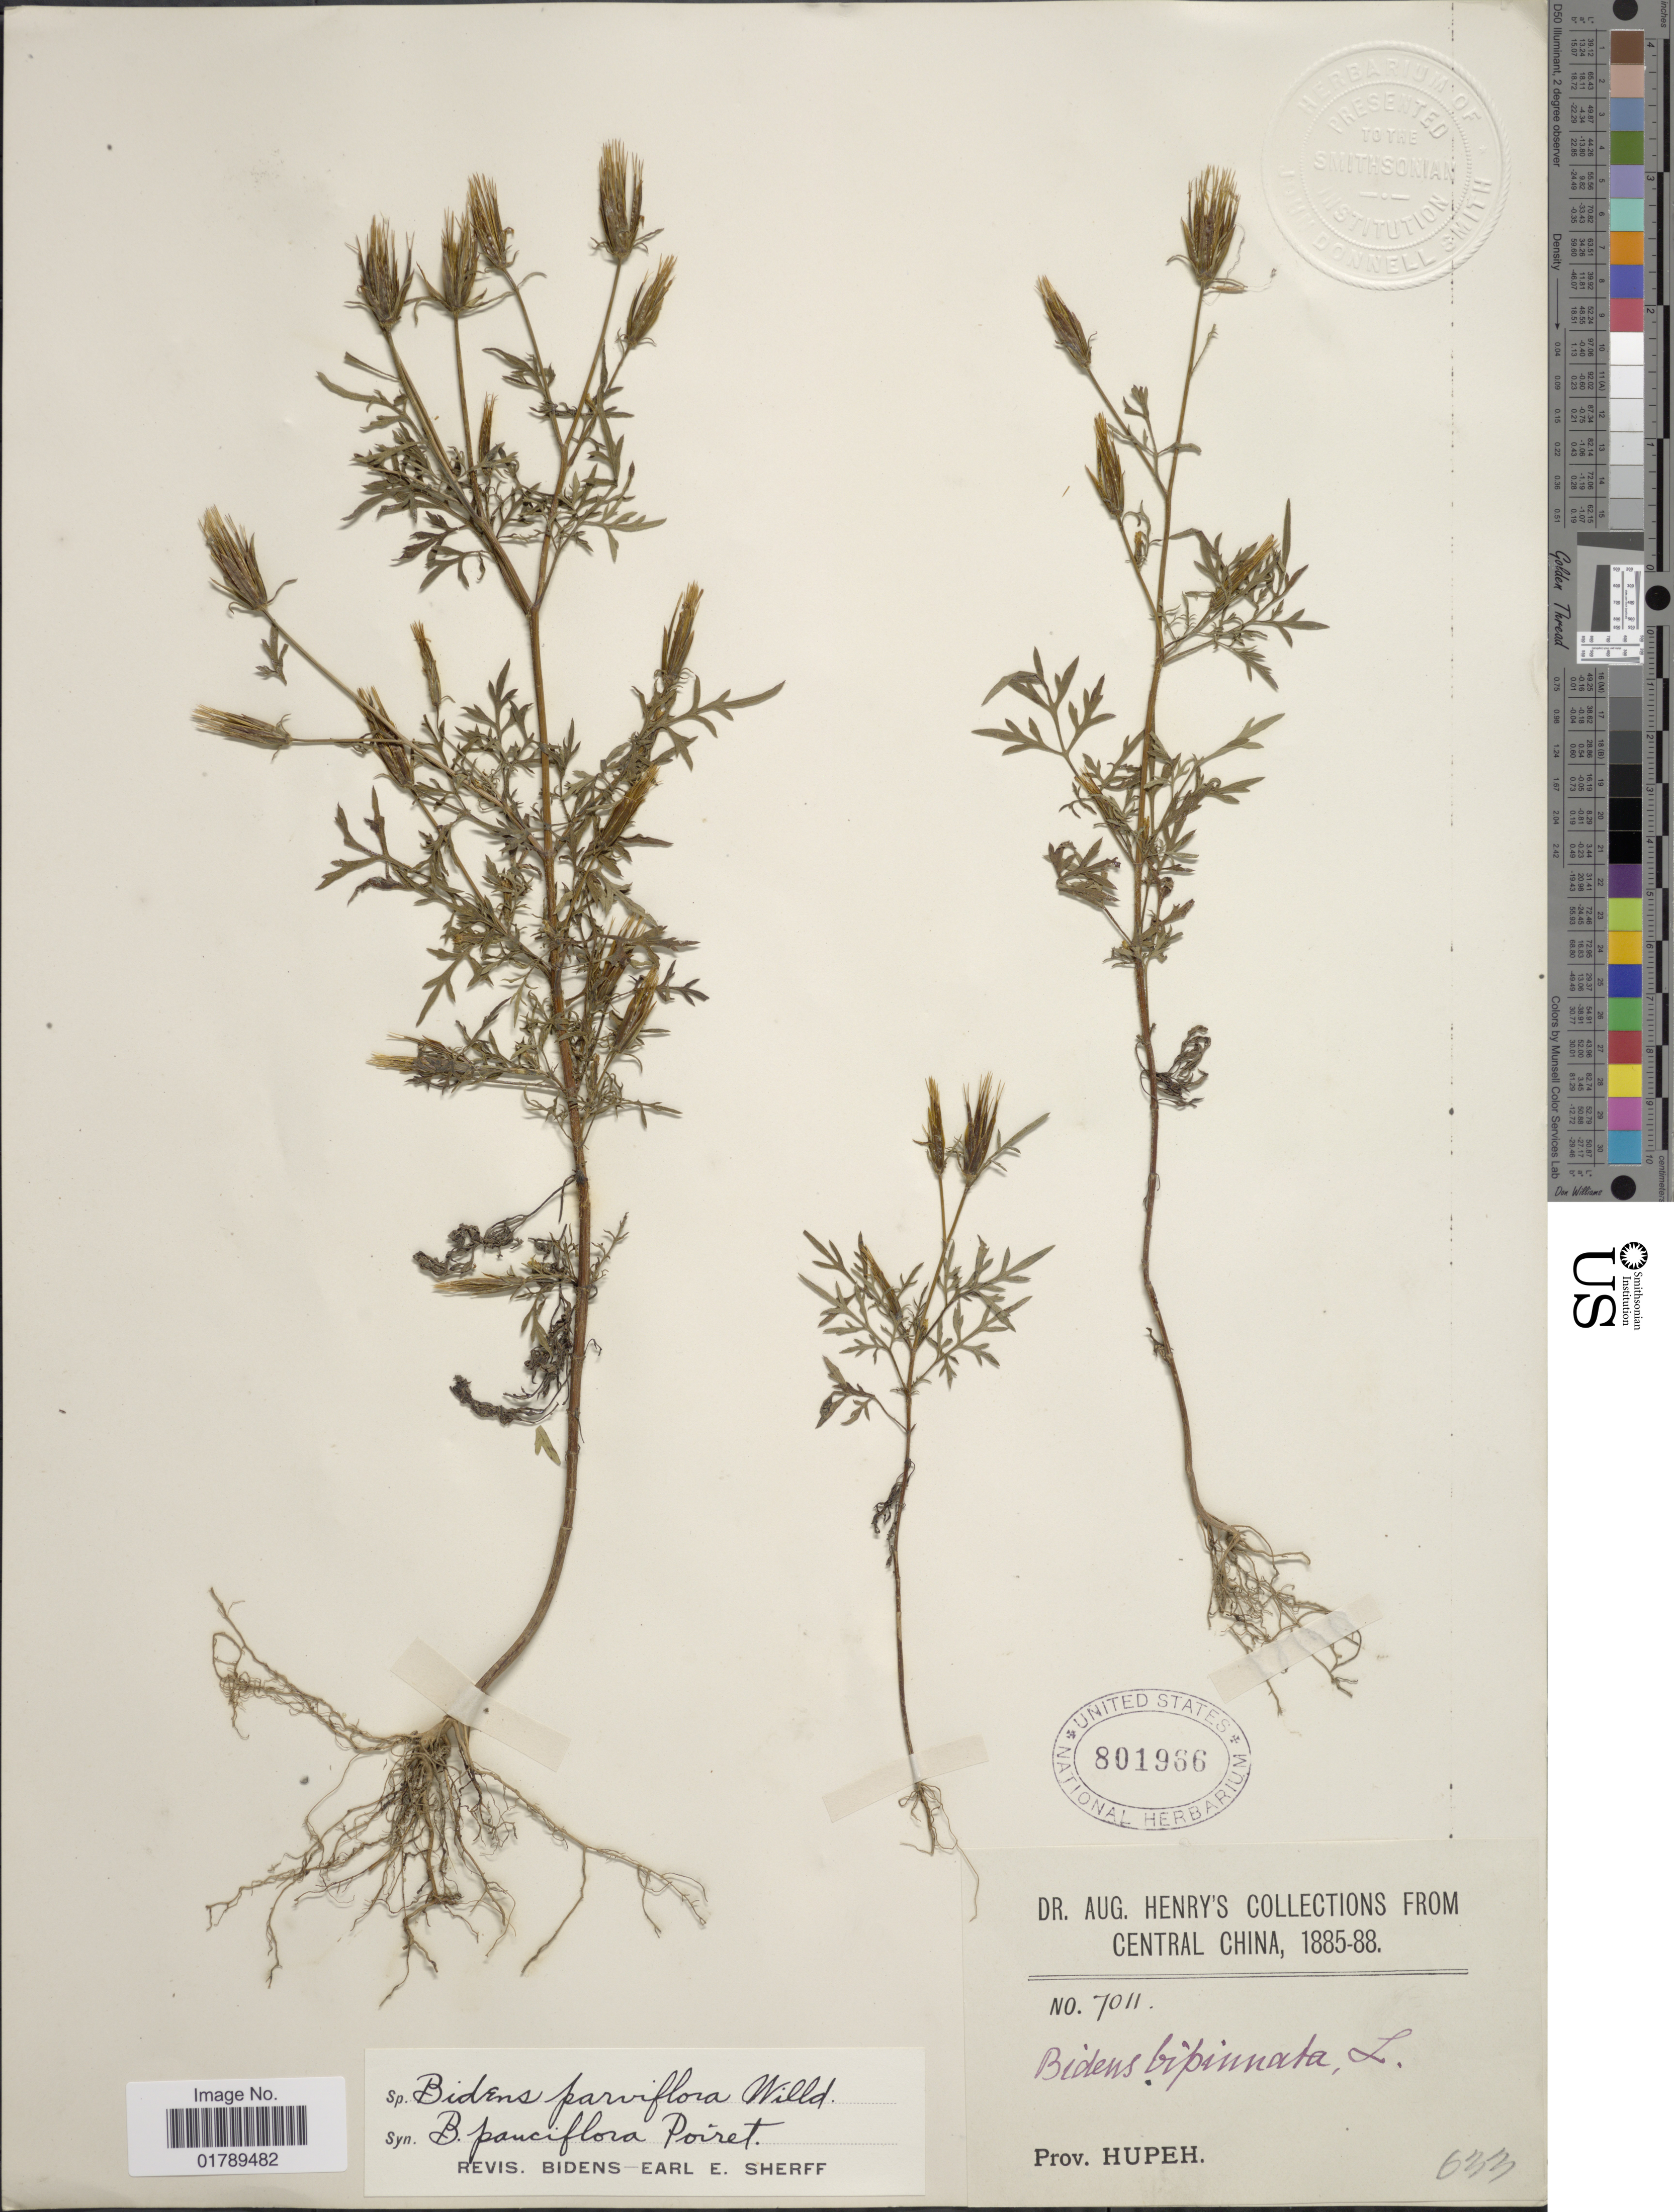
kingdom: Plantae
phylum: Tracheophyta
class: Magnoliopsida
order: Asterales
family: Asteraceae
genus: Bidens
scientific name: Bidens parviflora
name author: Willd.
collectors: A. Henry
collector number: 7011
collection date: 1885/1888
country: China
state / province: Hubei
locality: Central China. Prov. Hupeh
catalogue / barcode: US 801966